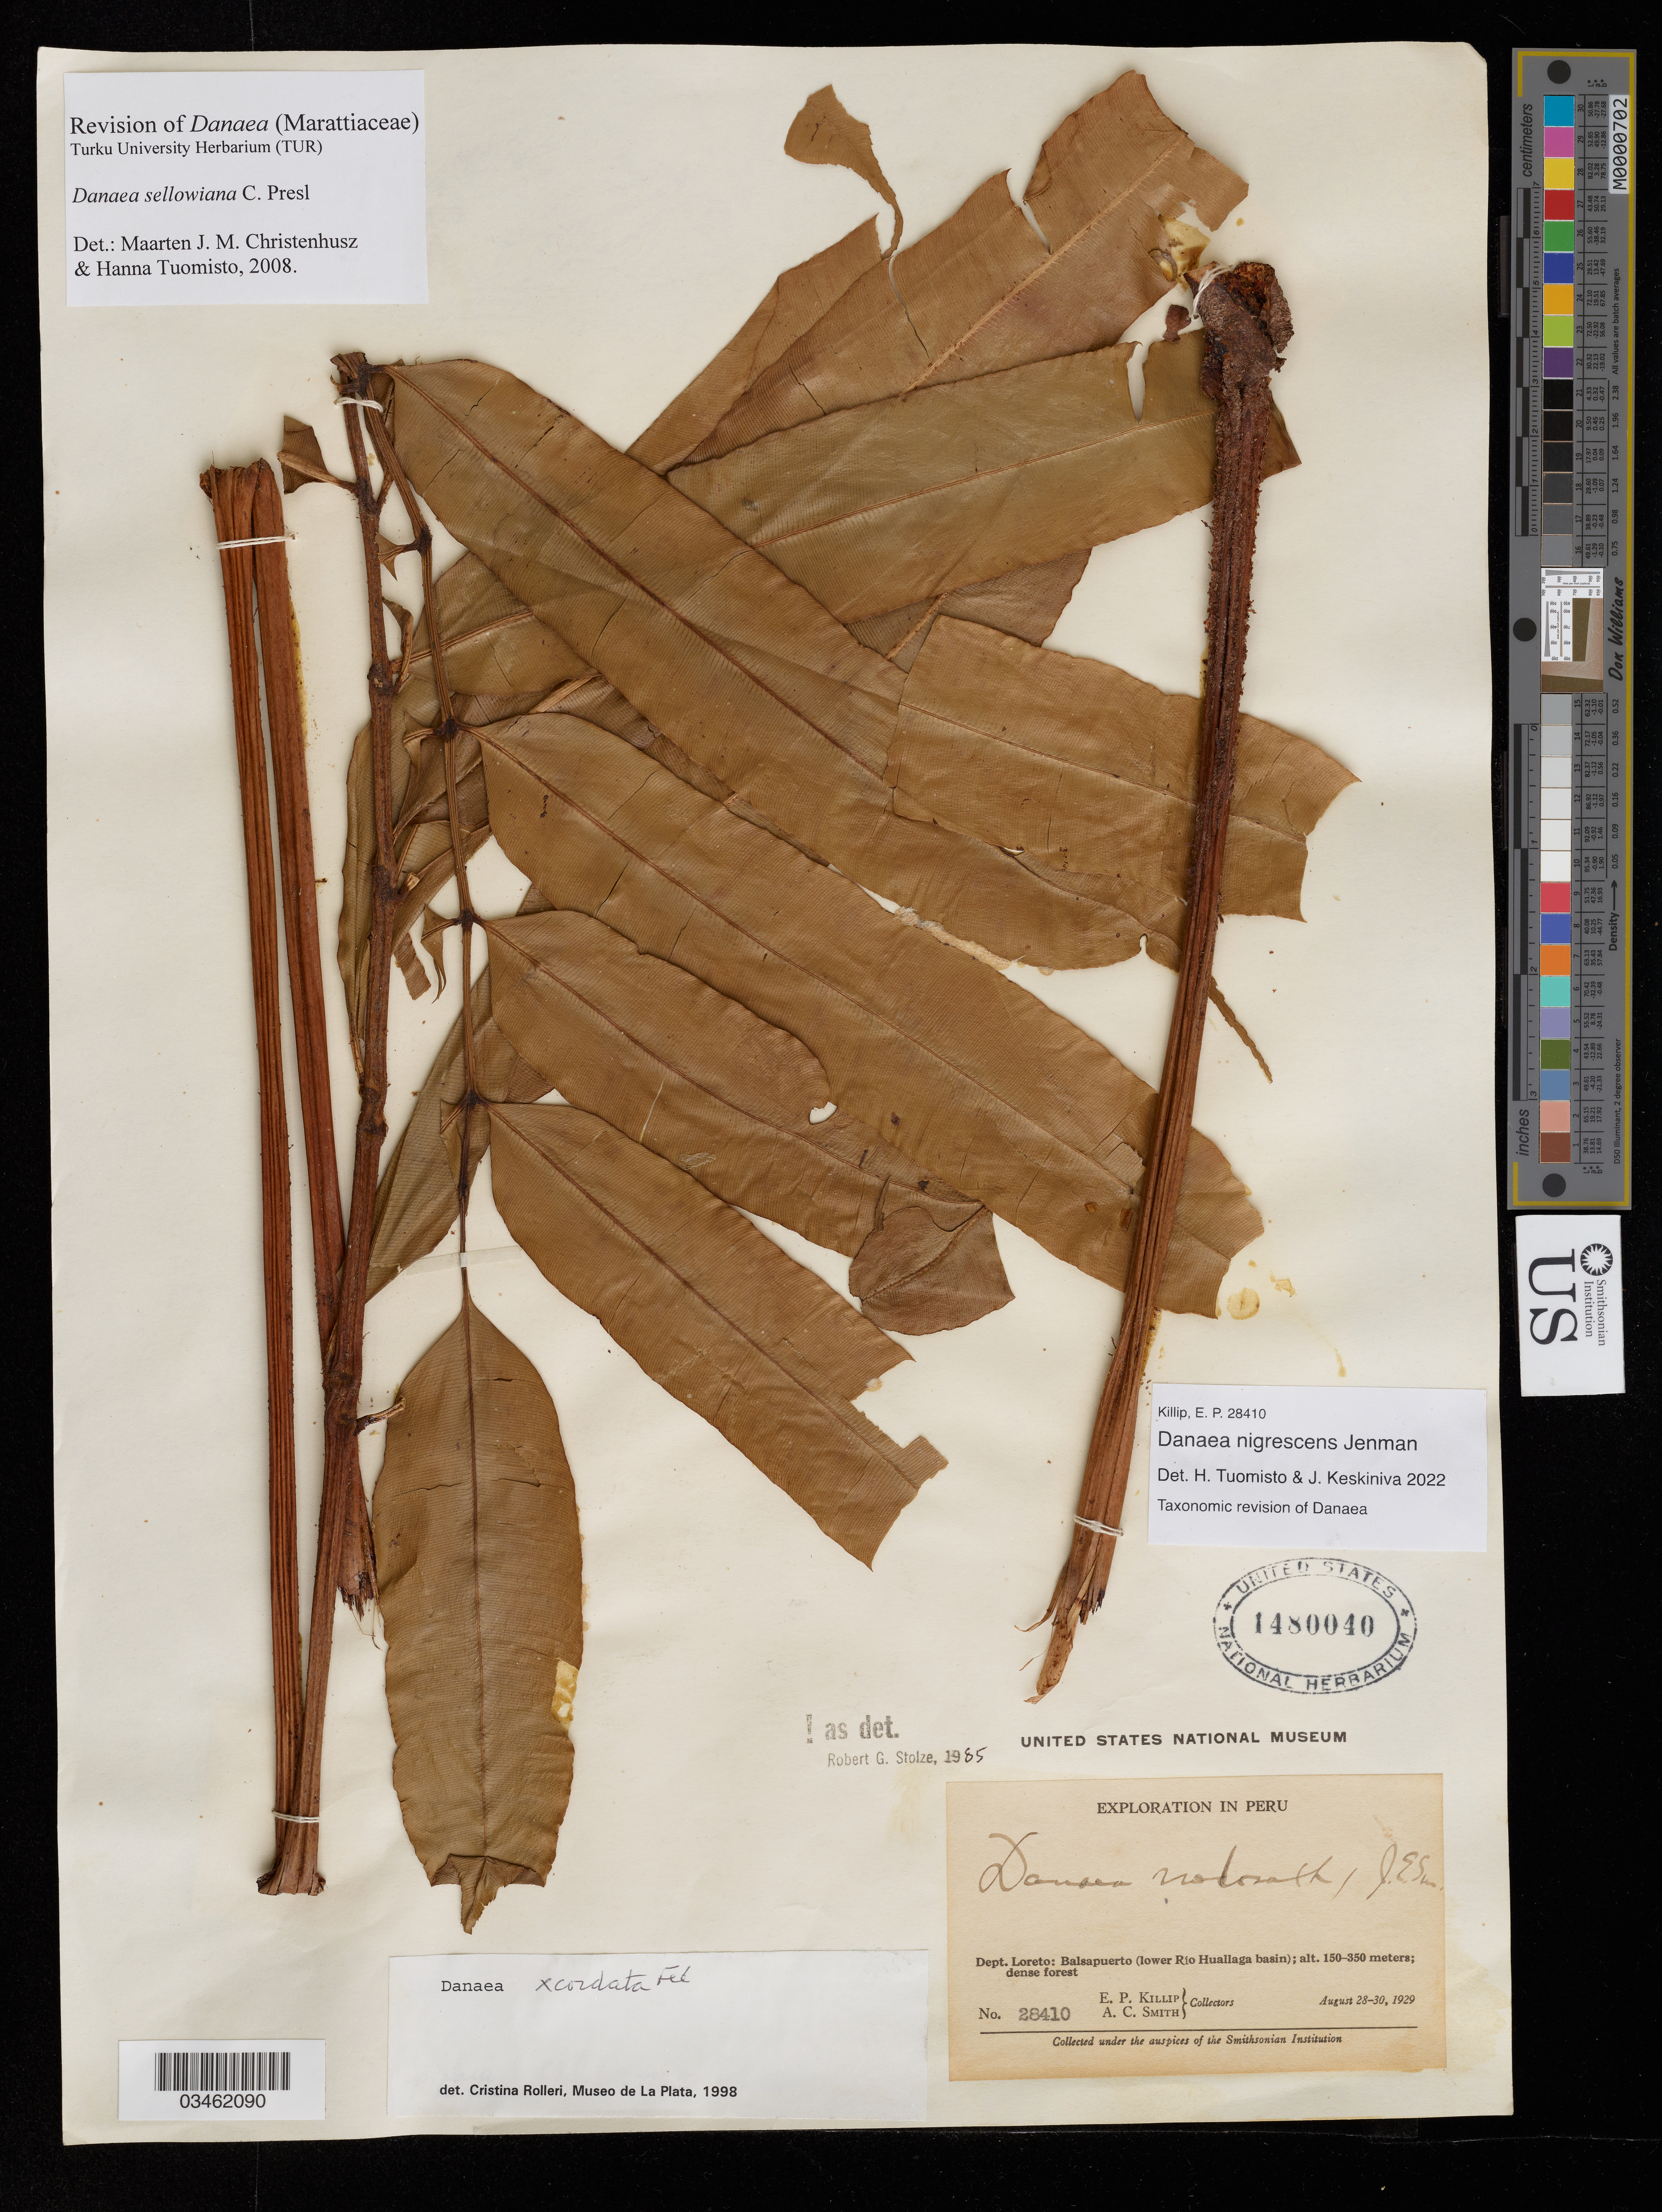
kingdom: Plantae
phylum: Tracheophyta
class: Polypodiopsida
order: Marattiales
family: Marattiaceae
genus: Danaea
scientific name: Danaea nigrescens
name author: Jenman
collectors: E. P. Killip & A. C. Smith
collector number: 28410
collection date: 1929-08-28/1929-08-30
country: Peru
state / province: Loreto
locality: Exploration in Peru. Dept. Loreto: Balsapuerto (lower Río Huallaga basin).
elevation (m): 150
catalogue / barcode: US 1480040